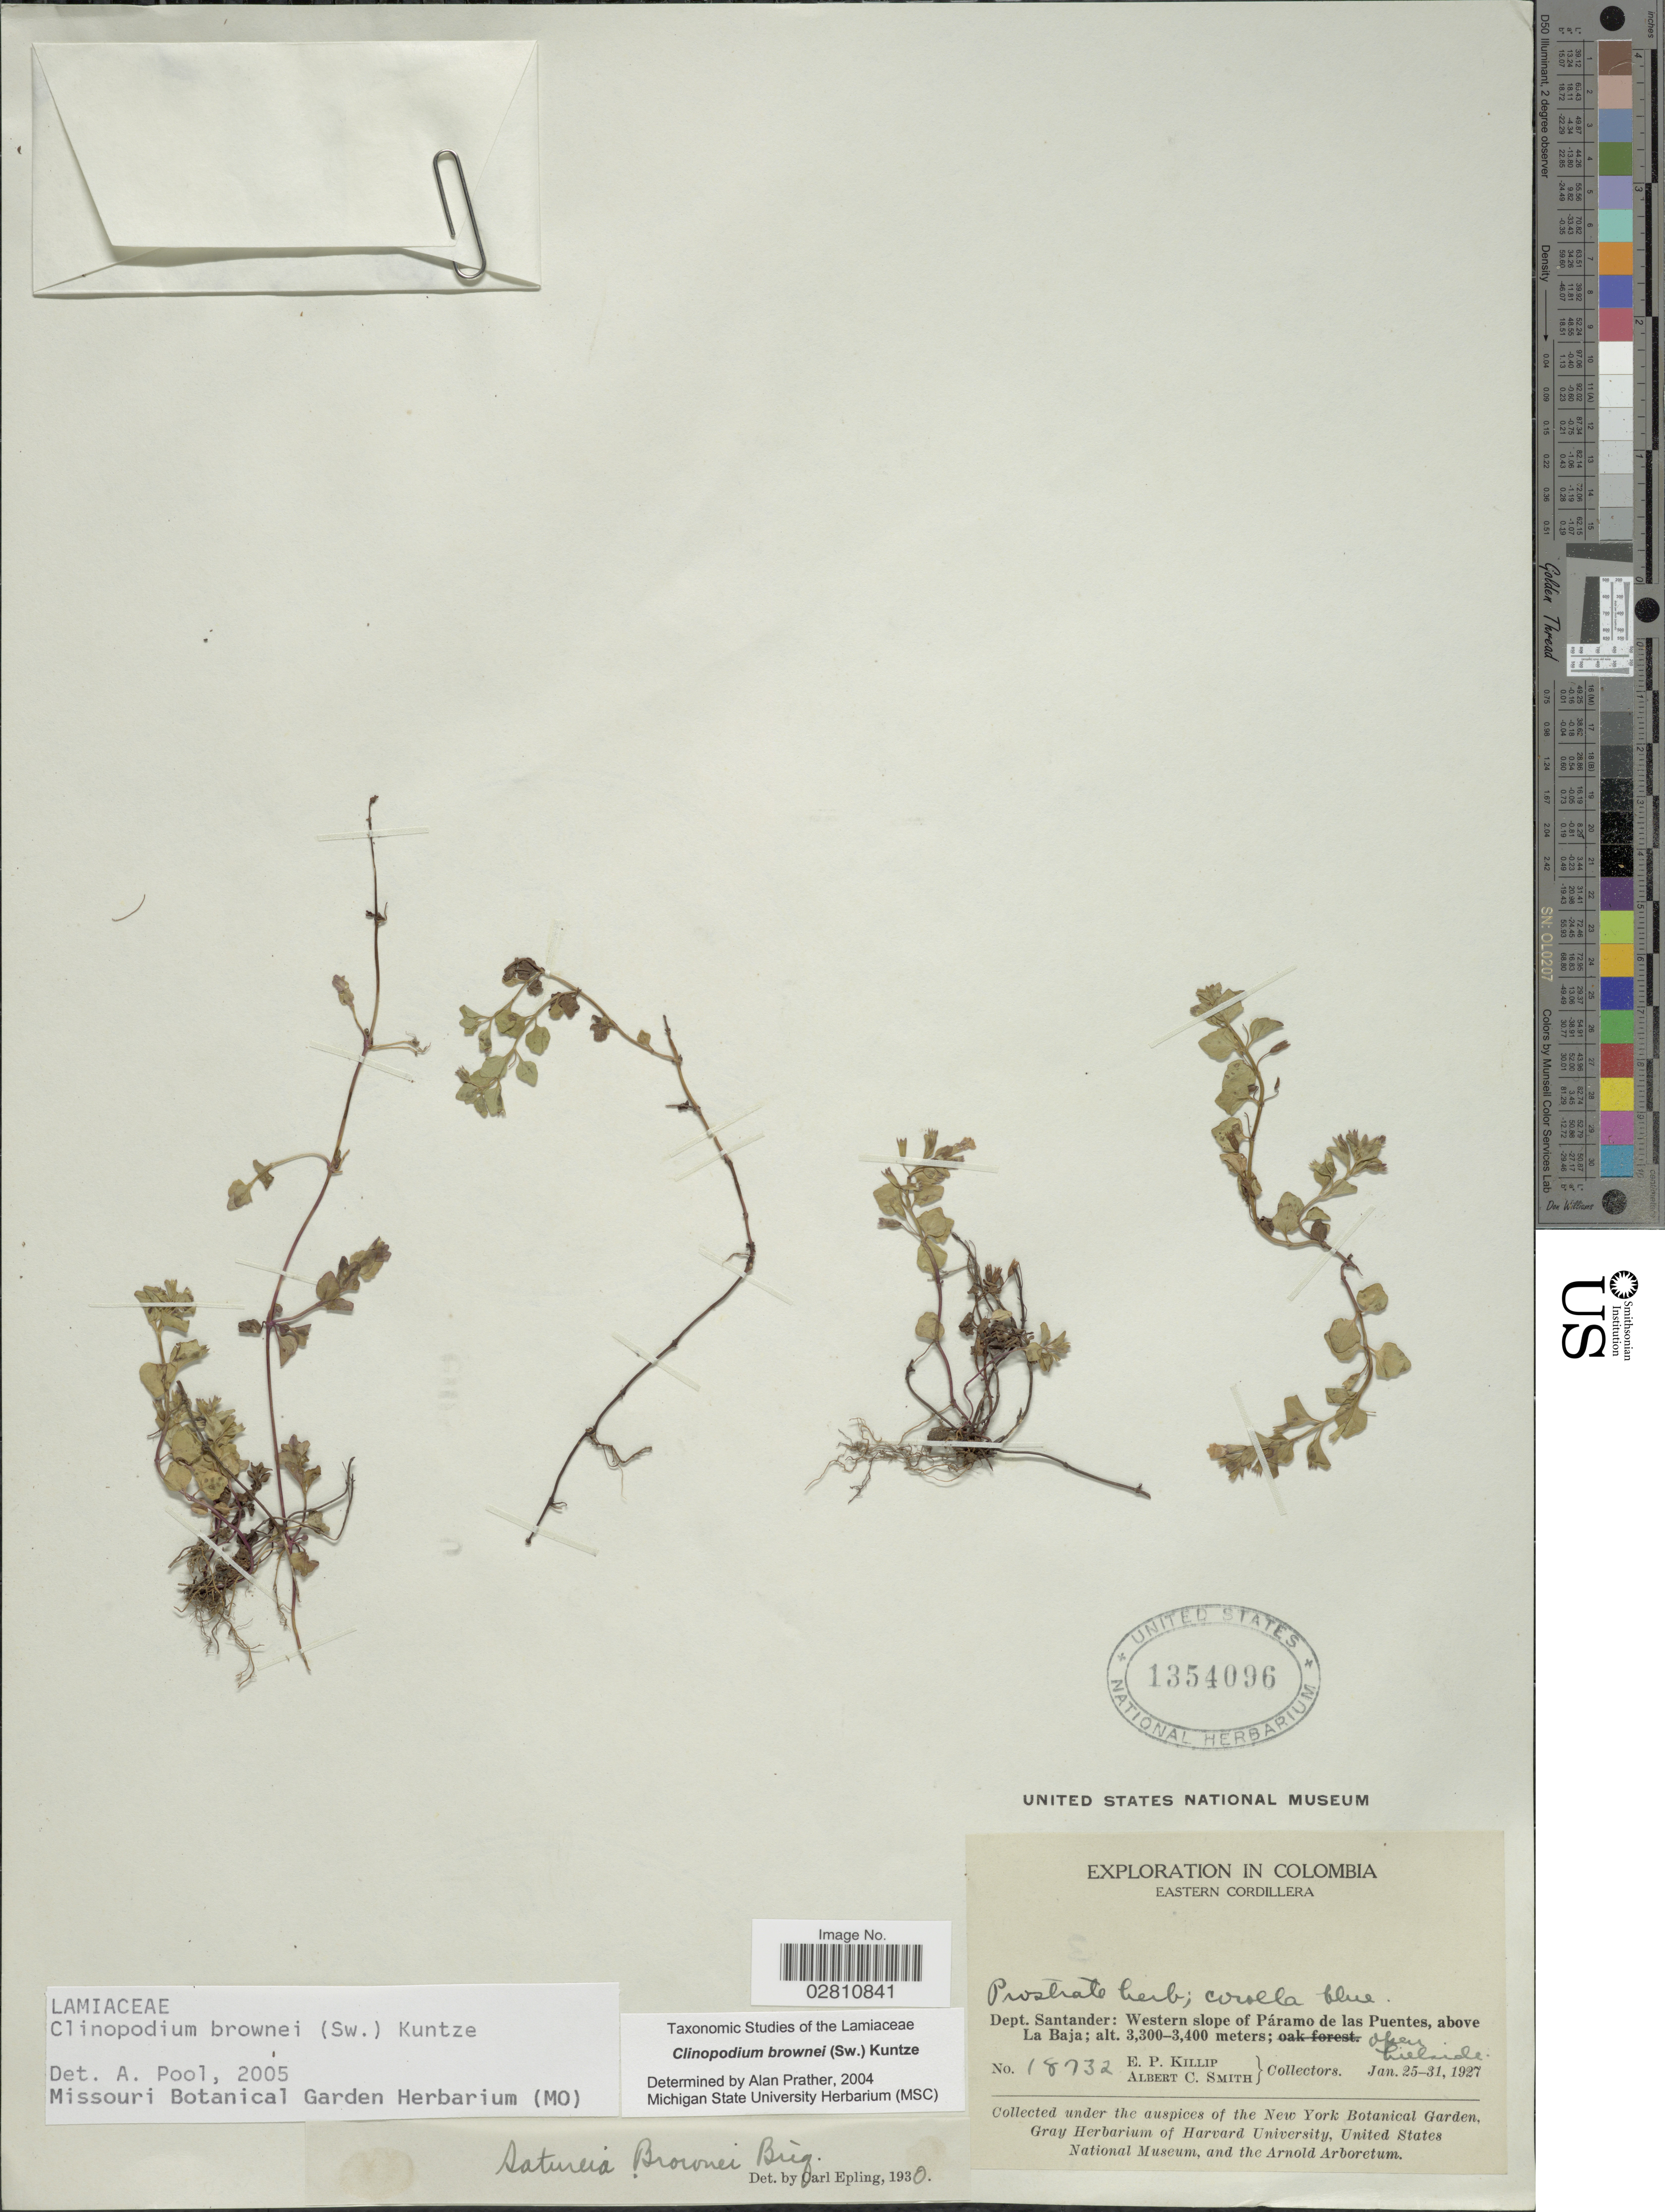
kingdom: Plantae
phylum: Tracheophyta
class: Magnoliopsida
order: Lamiales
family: Lamiaceae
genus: Clinopodium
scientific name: Clinopodium brownei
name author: (Sw.) Kuntze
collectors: E. P. Killip & A. C. Smith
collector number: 18732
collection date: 1927-01-25/1927-01-31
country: Colombia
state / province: Santander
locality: Eastern Cordillera, Dept. Santander: Western slope of Páramo de las Puentes, above La Baja.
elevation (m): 3300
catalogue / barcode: US 1354096